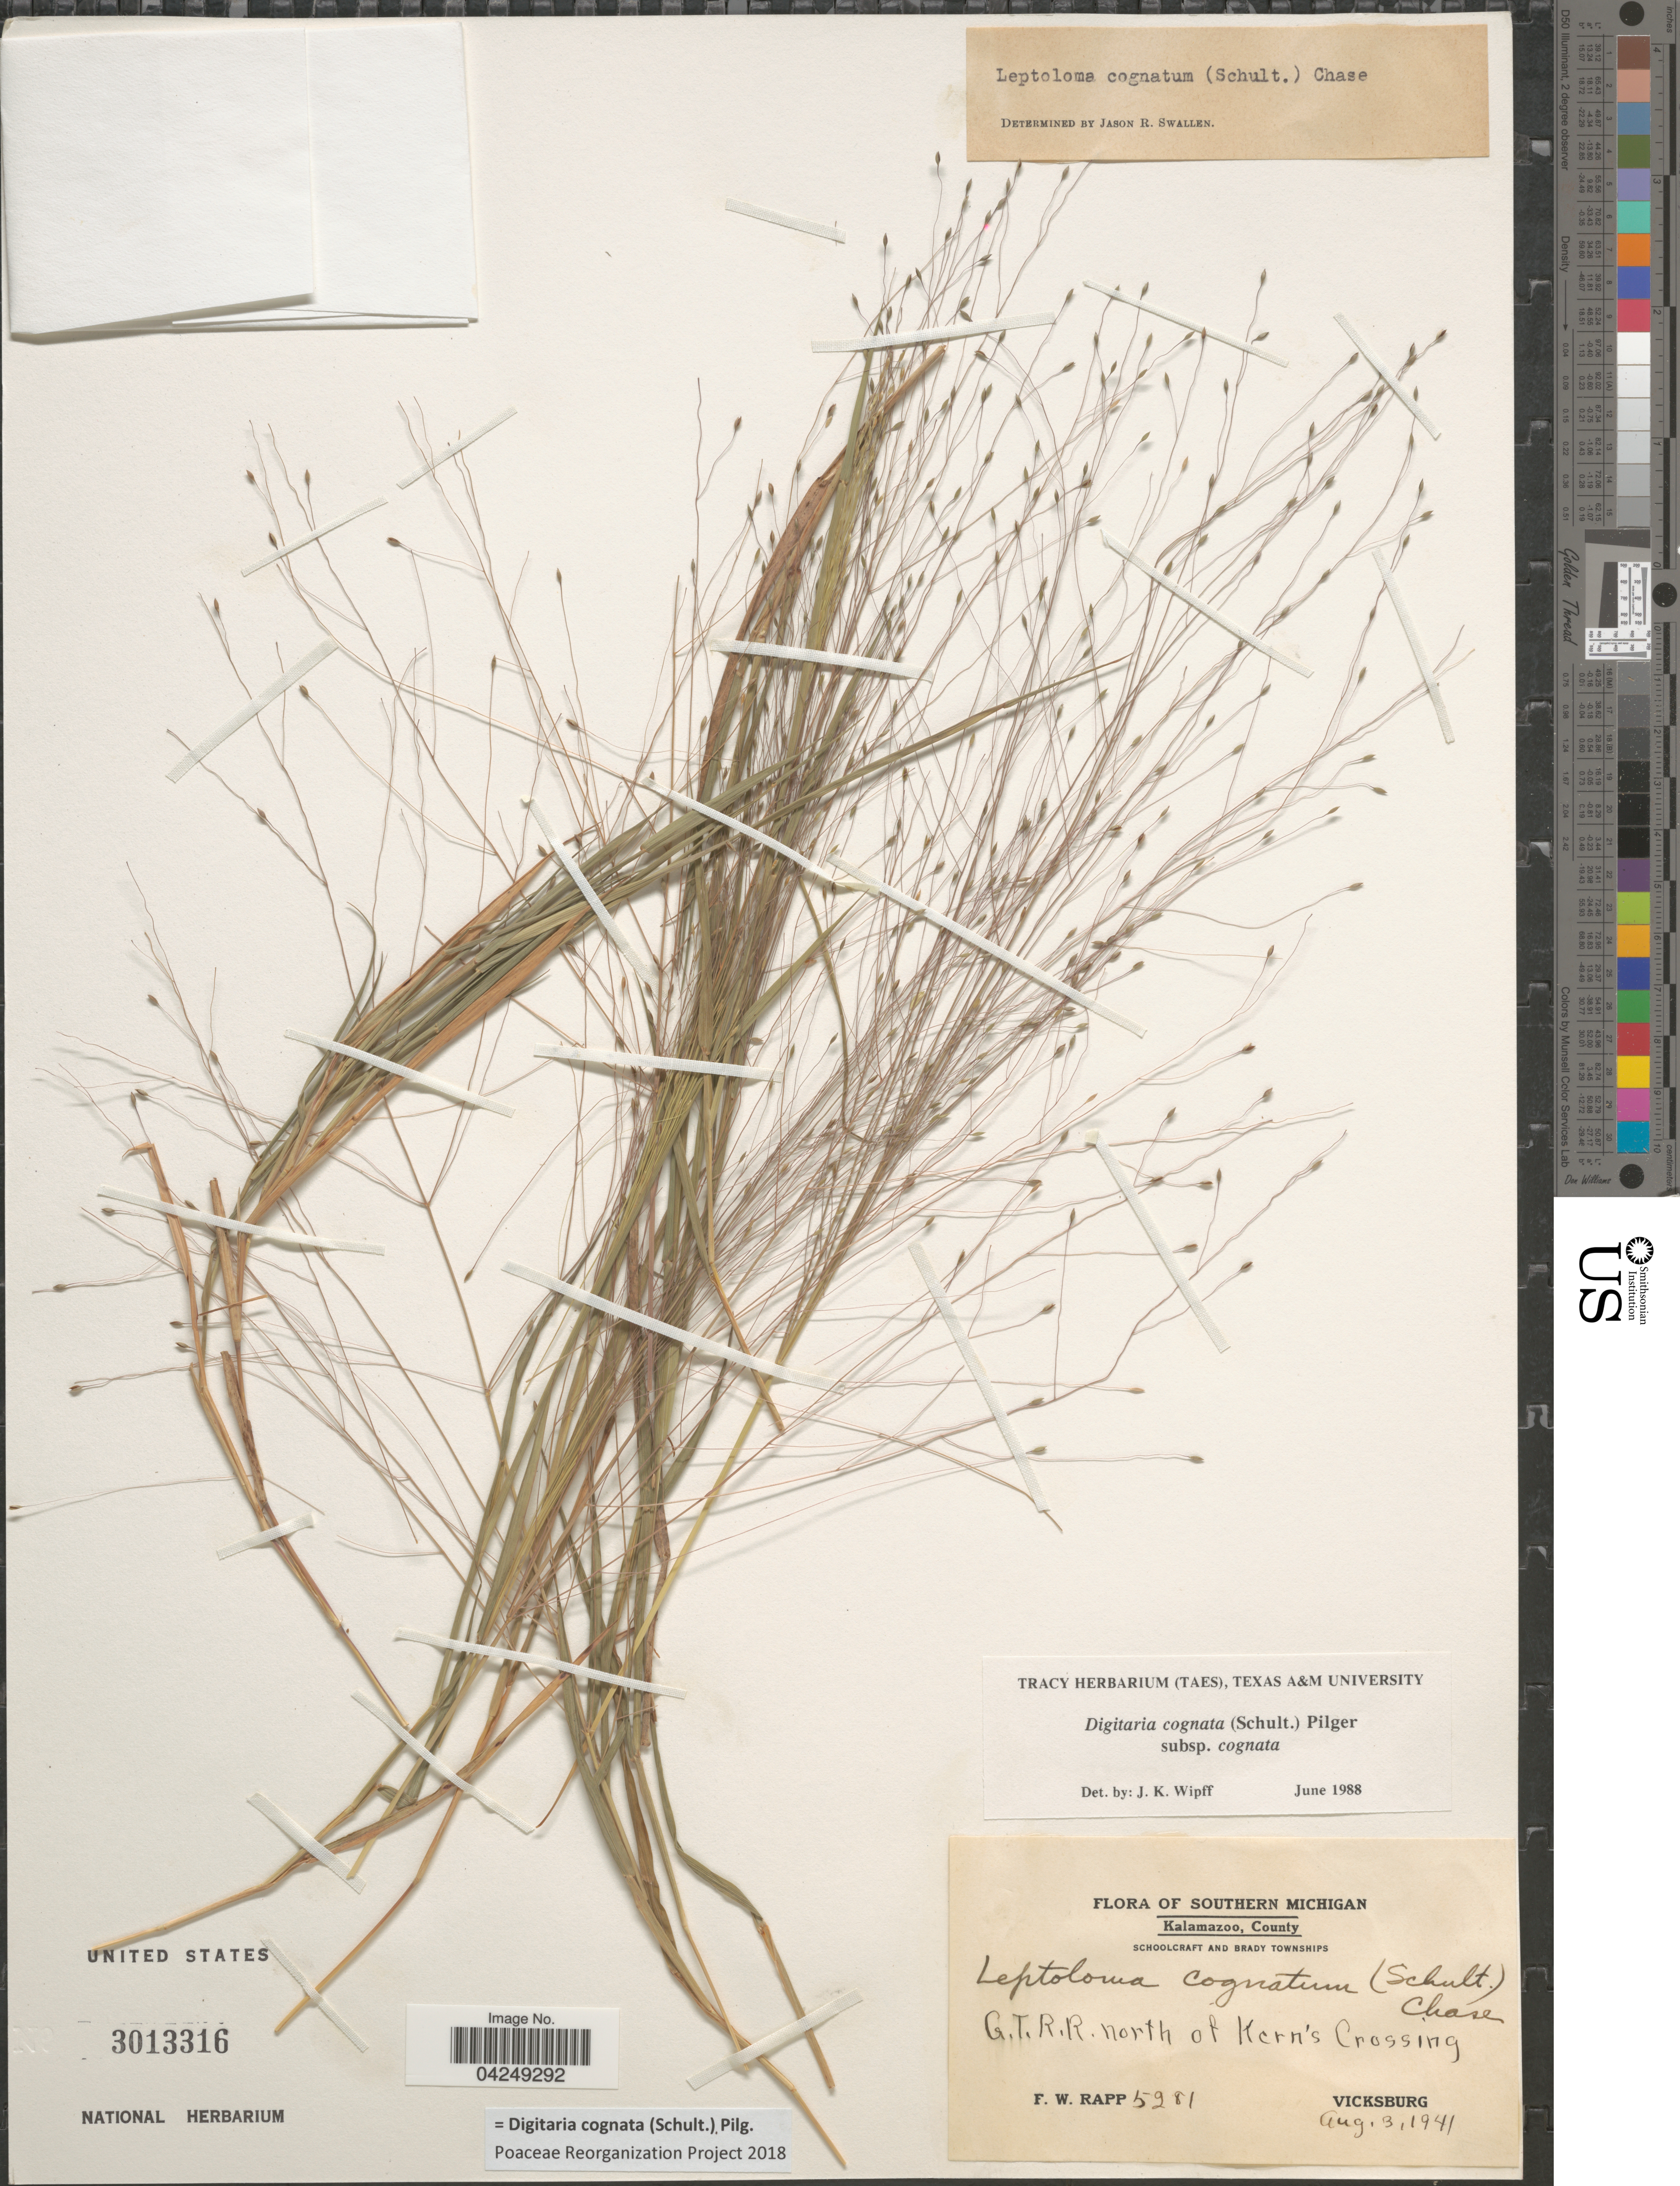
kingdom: Plantae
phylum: Tracheophyta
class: Liliopsida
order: Poales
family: Poaceae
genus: Digitaria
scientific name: Digitaria cognata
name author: (Scult.) Pilg.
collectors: F. Rapp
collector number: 5281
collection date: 1941-08-03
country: United States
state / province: Michigan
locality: Southern Michigan. Kalamazoo, County. Schoolcraft and Brady Townships. G. T. R. R. north of Kern's Crossing. Vicksburg.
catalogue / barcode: US 3013316